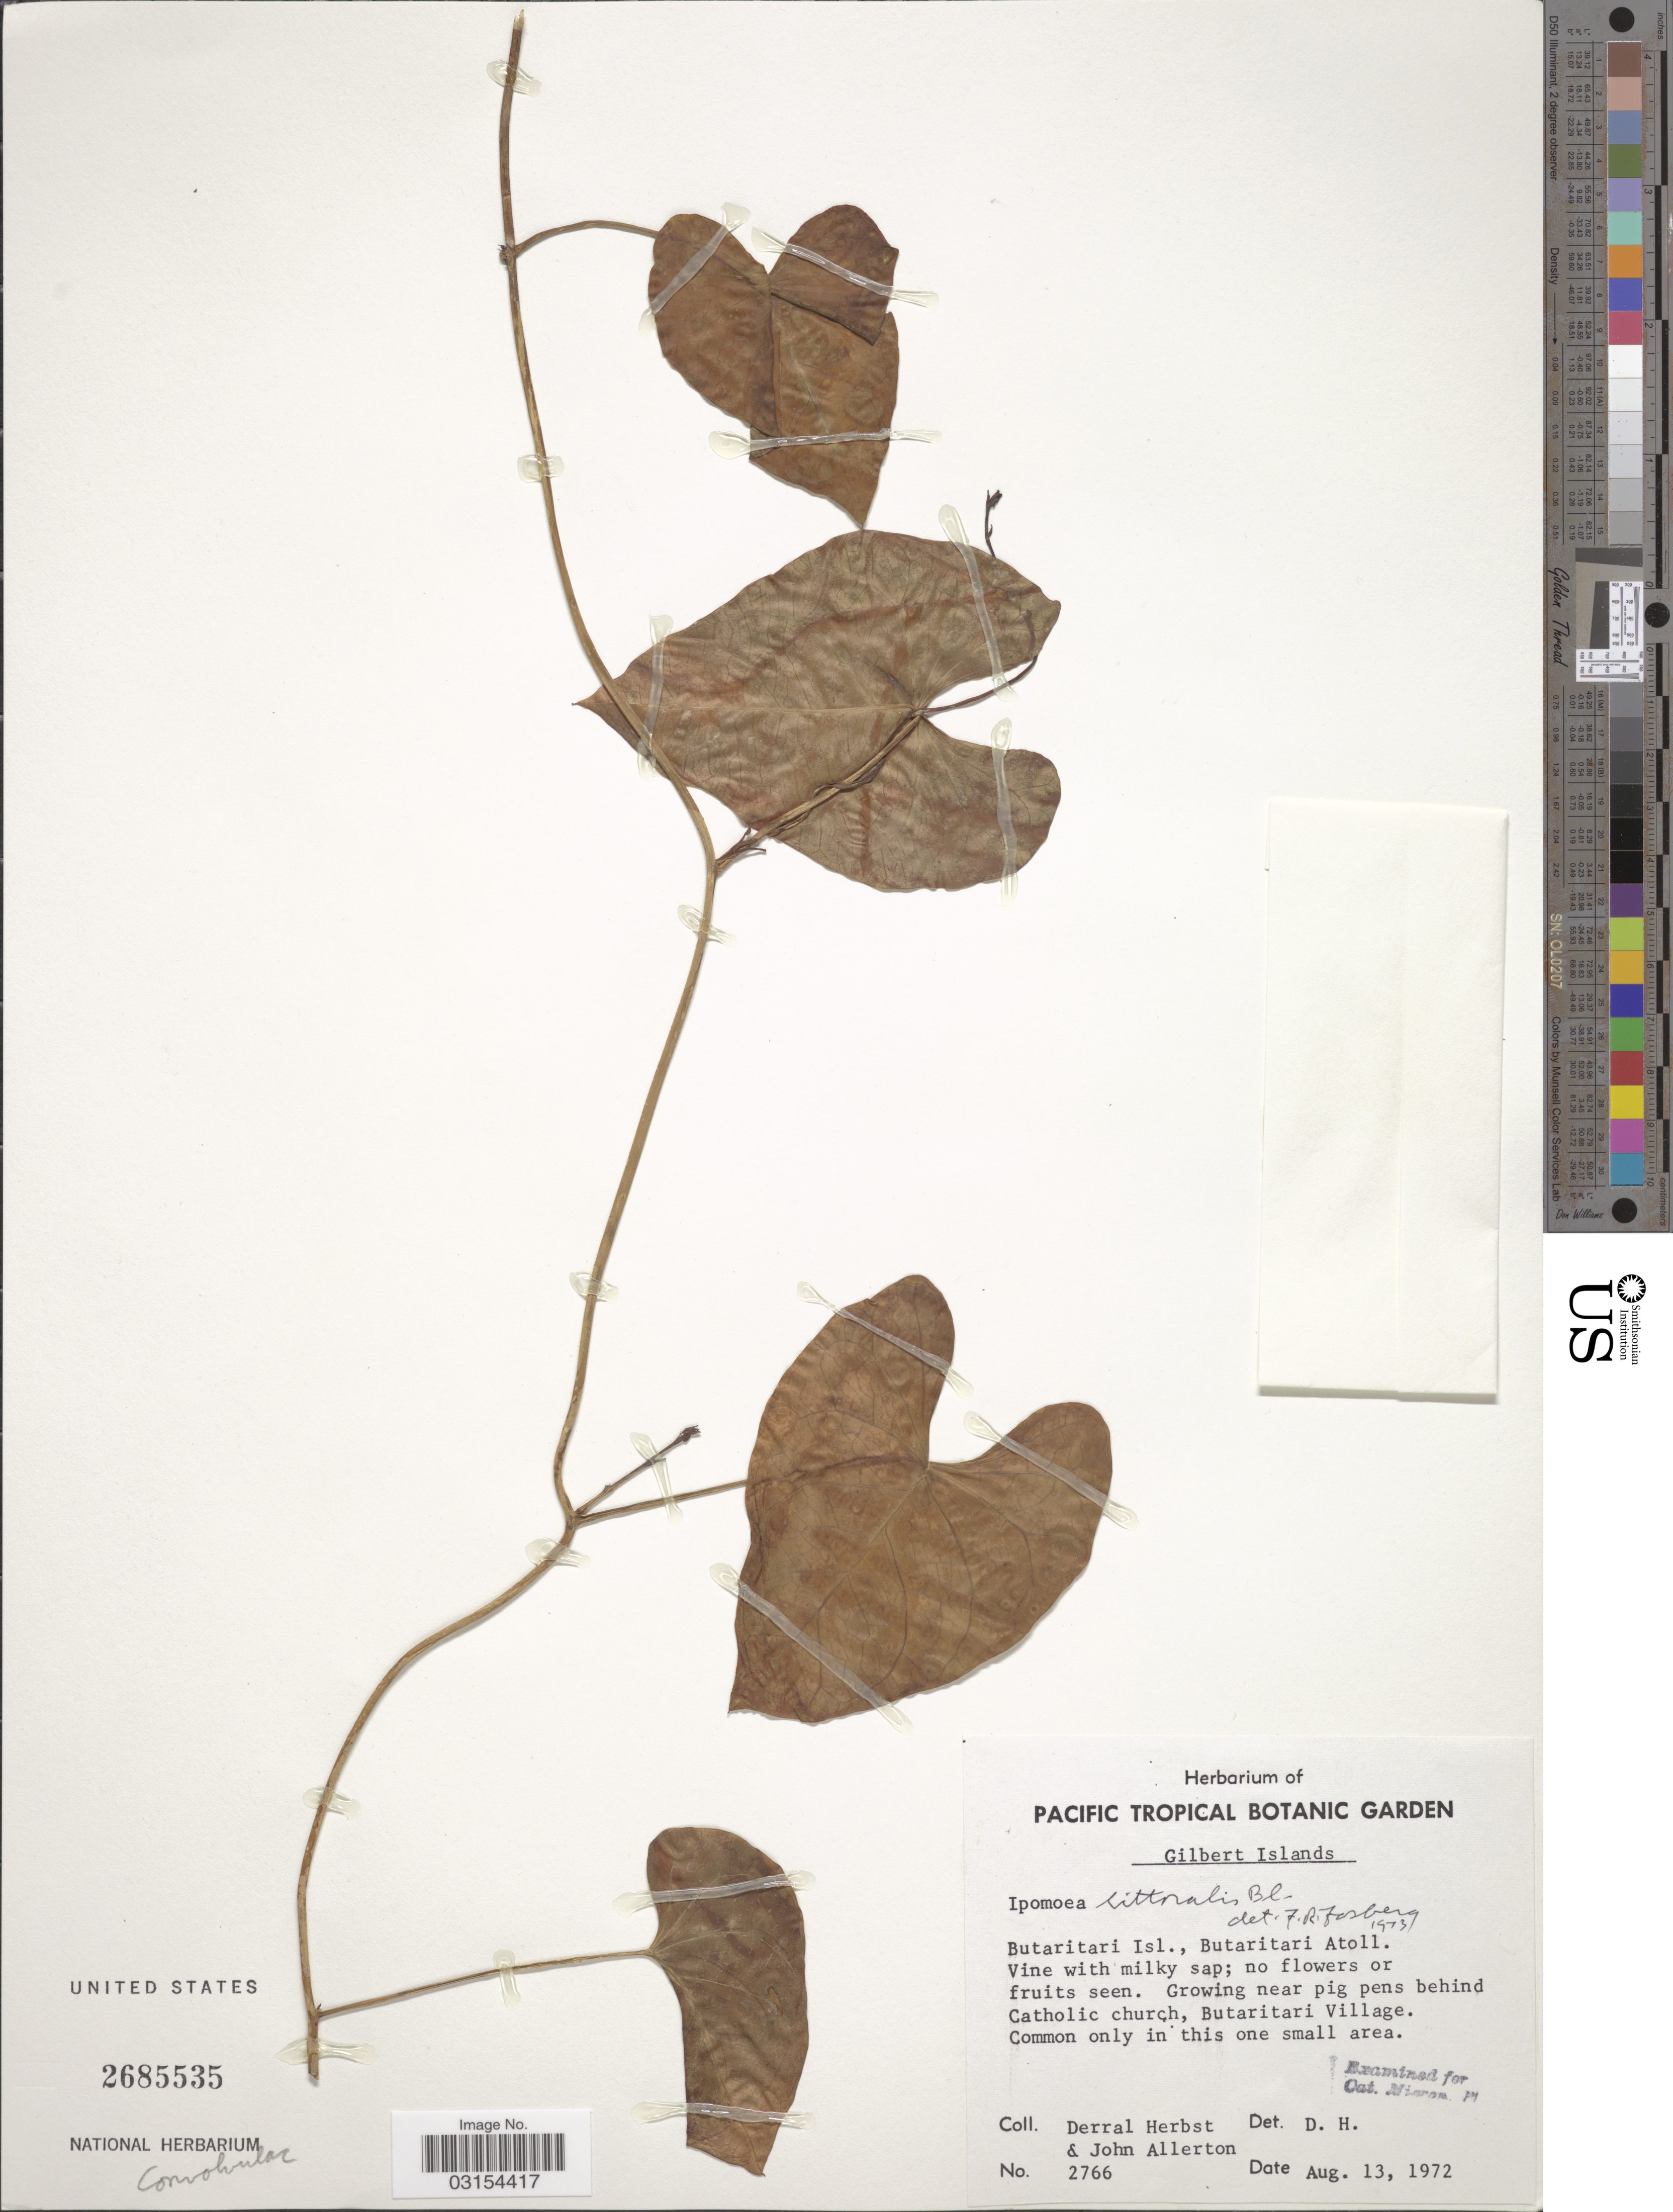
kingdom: Plantae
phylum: Tracheophyta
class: Magnoliopsida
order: Solanales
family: Convolvulaceae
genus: Ipomoea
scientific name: Ipomoea littoralis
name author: Blume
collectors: D. R. Herbst & J. Allerton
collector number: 2766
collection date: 1972-08-13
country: Kiribati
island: Butaritari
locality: Gilbert Islands. Butaritari Isl., Butaritari Atoll. Near pig pens behind Catholic church, Butaritari Village.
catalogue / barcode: US 2685535